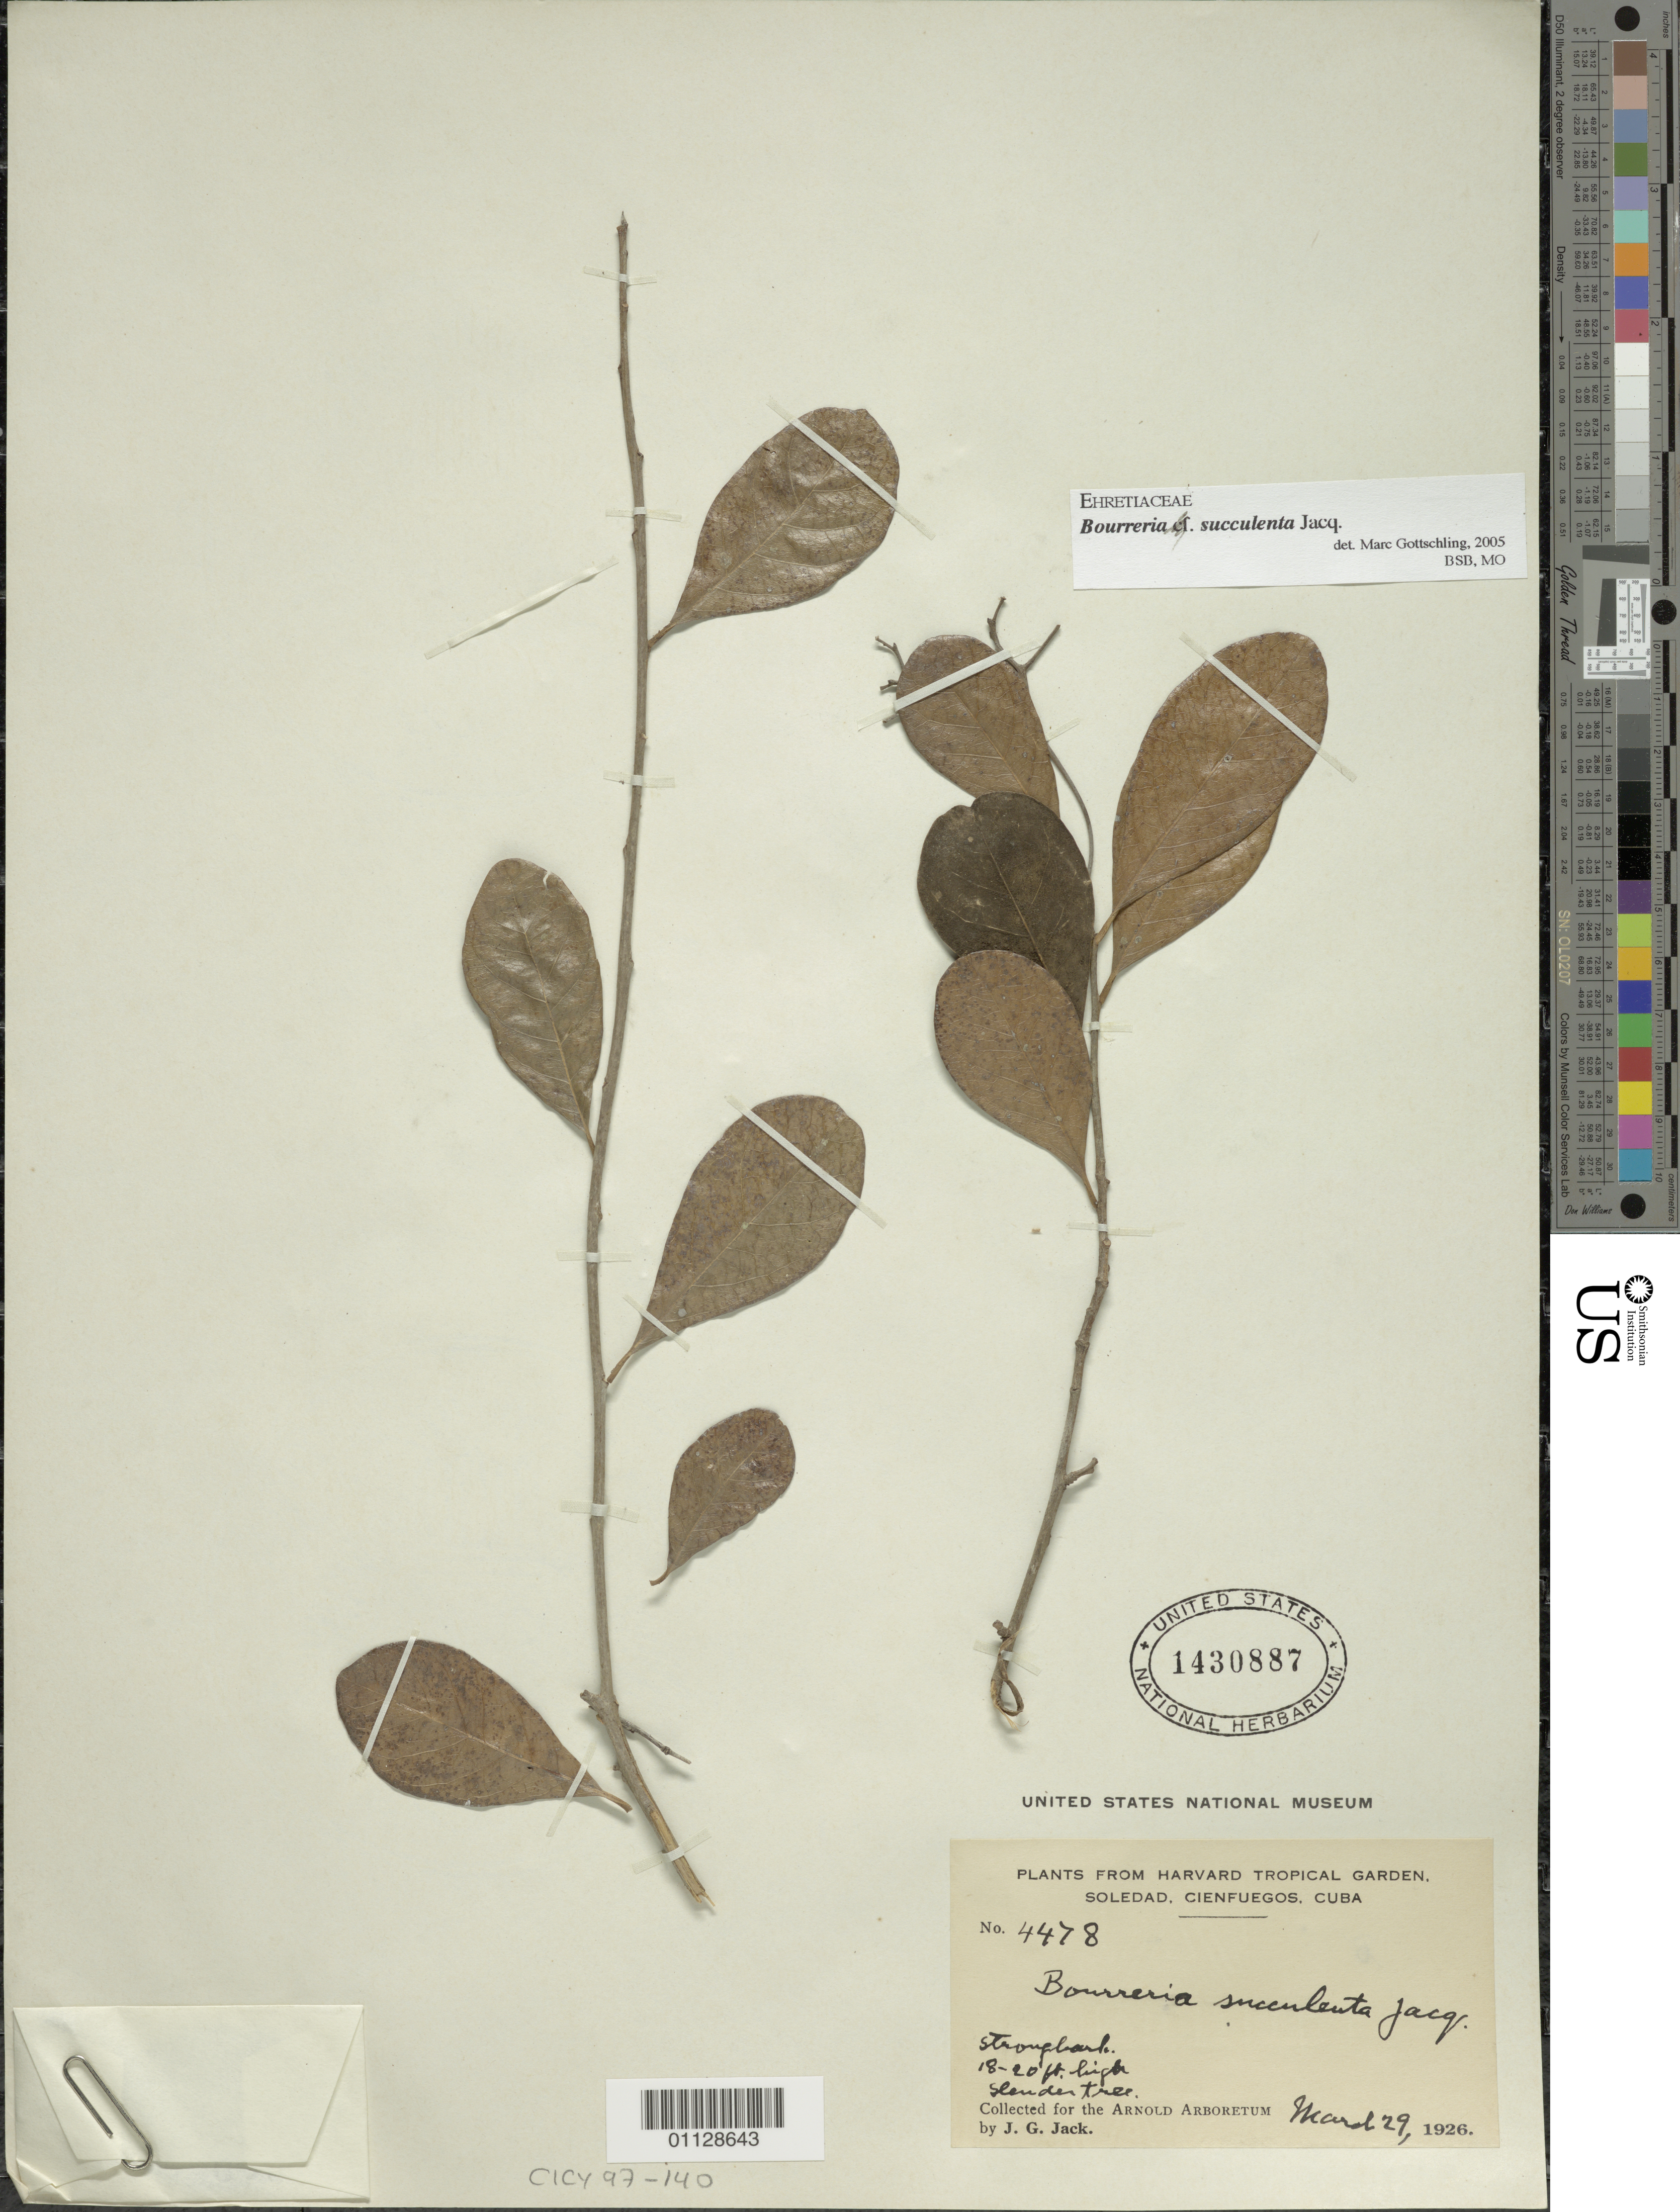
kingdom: Plantae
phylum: Tracheophyta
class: Magnoliopsida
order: Boraginales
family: Ehretiaceae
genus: Bourreria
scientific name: Bourreria succulenta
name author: Jacq.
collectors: J. G. Jack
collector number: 4478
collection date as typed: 29 Mar 1926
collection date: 1926-03-29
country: Cuba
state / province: Cienfuegos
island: Cuba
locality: Soledad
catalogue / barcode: US 1430887